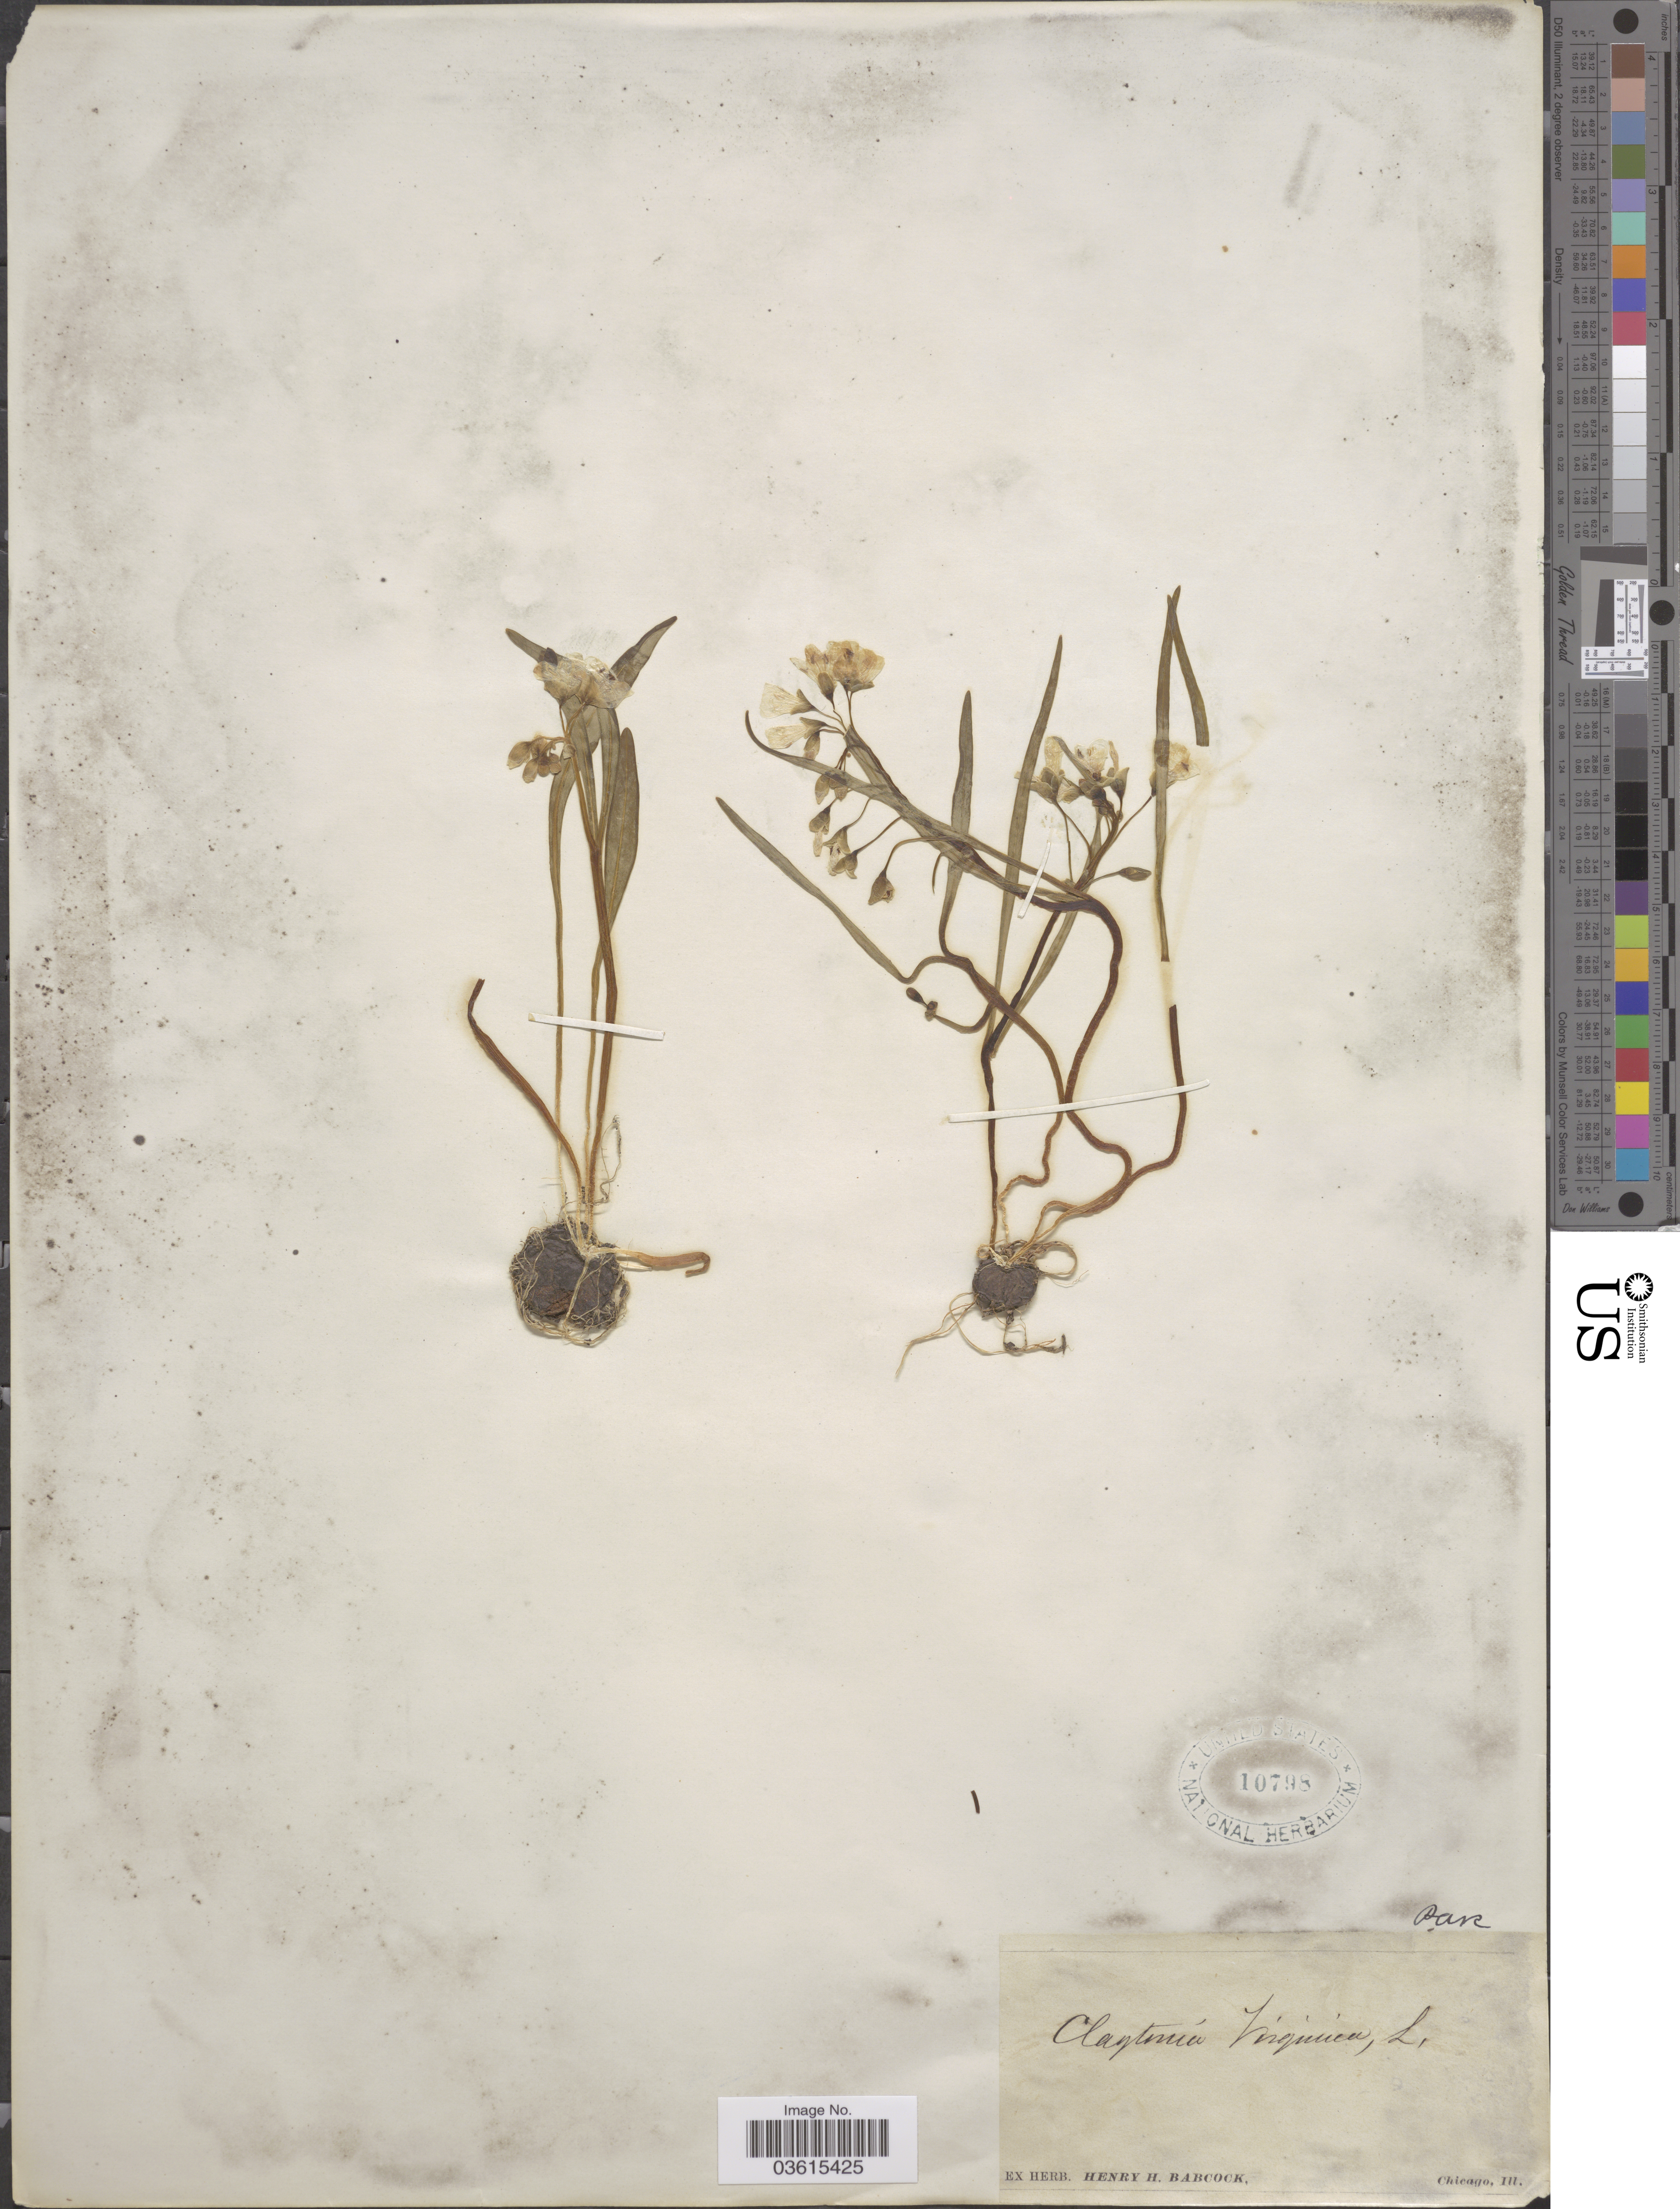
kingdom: Plantae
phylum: Tracheophyta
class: Magnoliopsida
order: Caryophyllales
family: Montiaceae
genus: Claytonia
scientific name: Claytonia virginica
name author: L.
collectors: ex herb. Henry Homes Babcock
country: United States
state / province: Illinois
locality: Chicago.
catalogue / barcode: US 10798